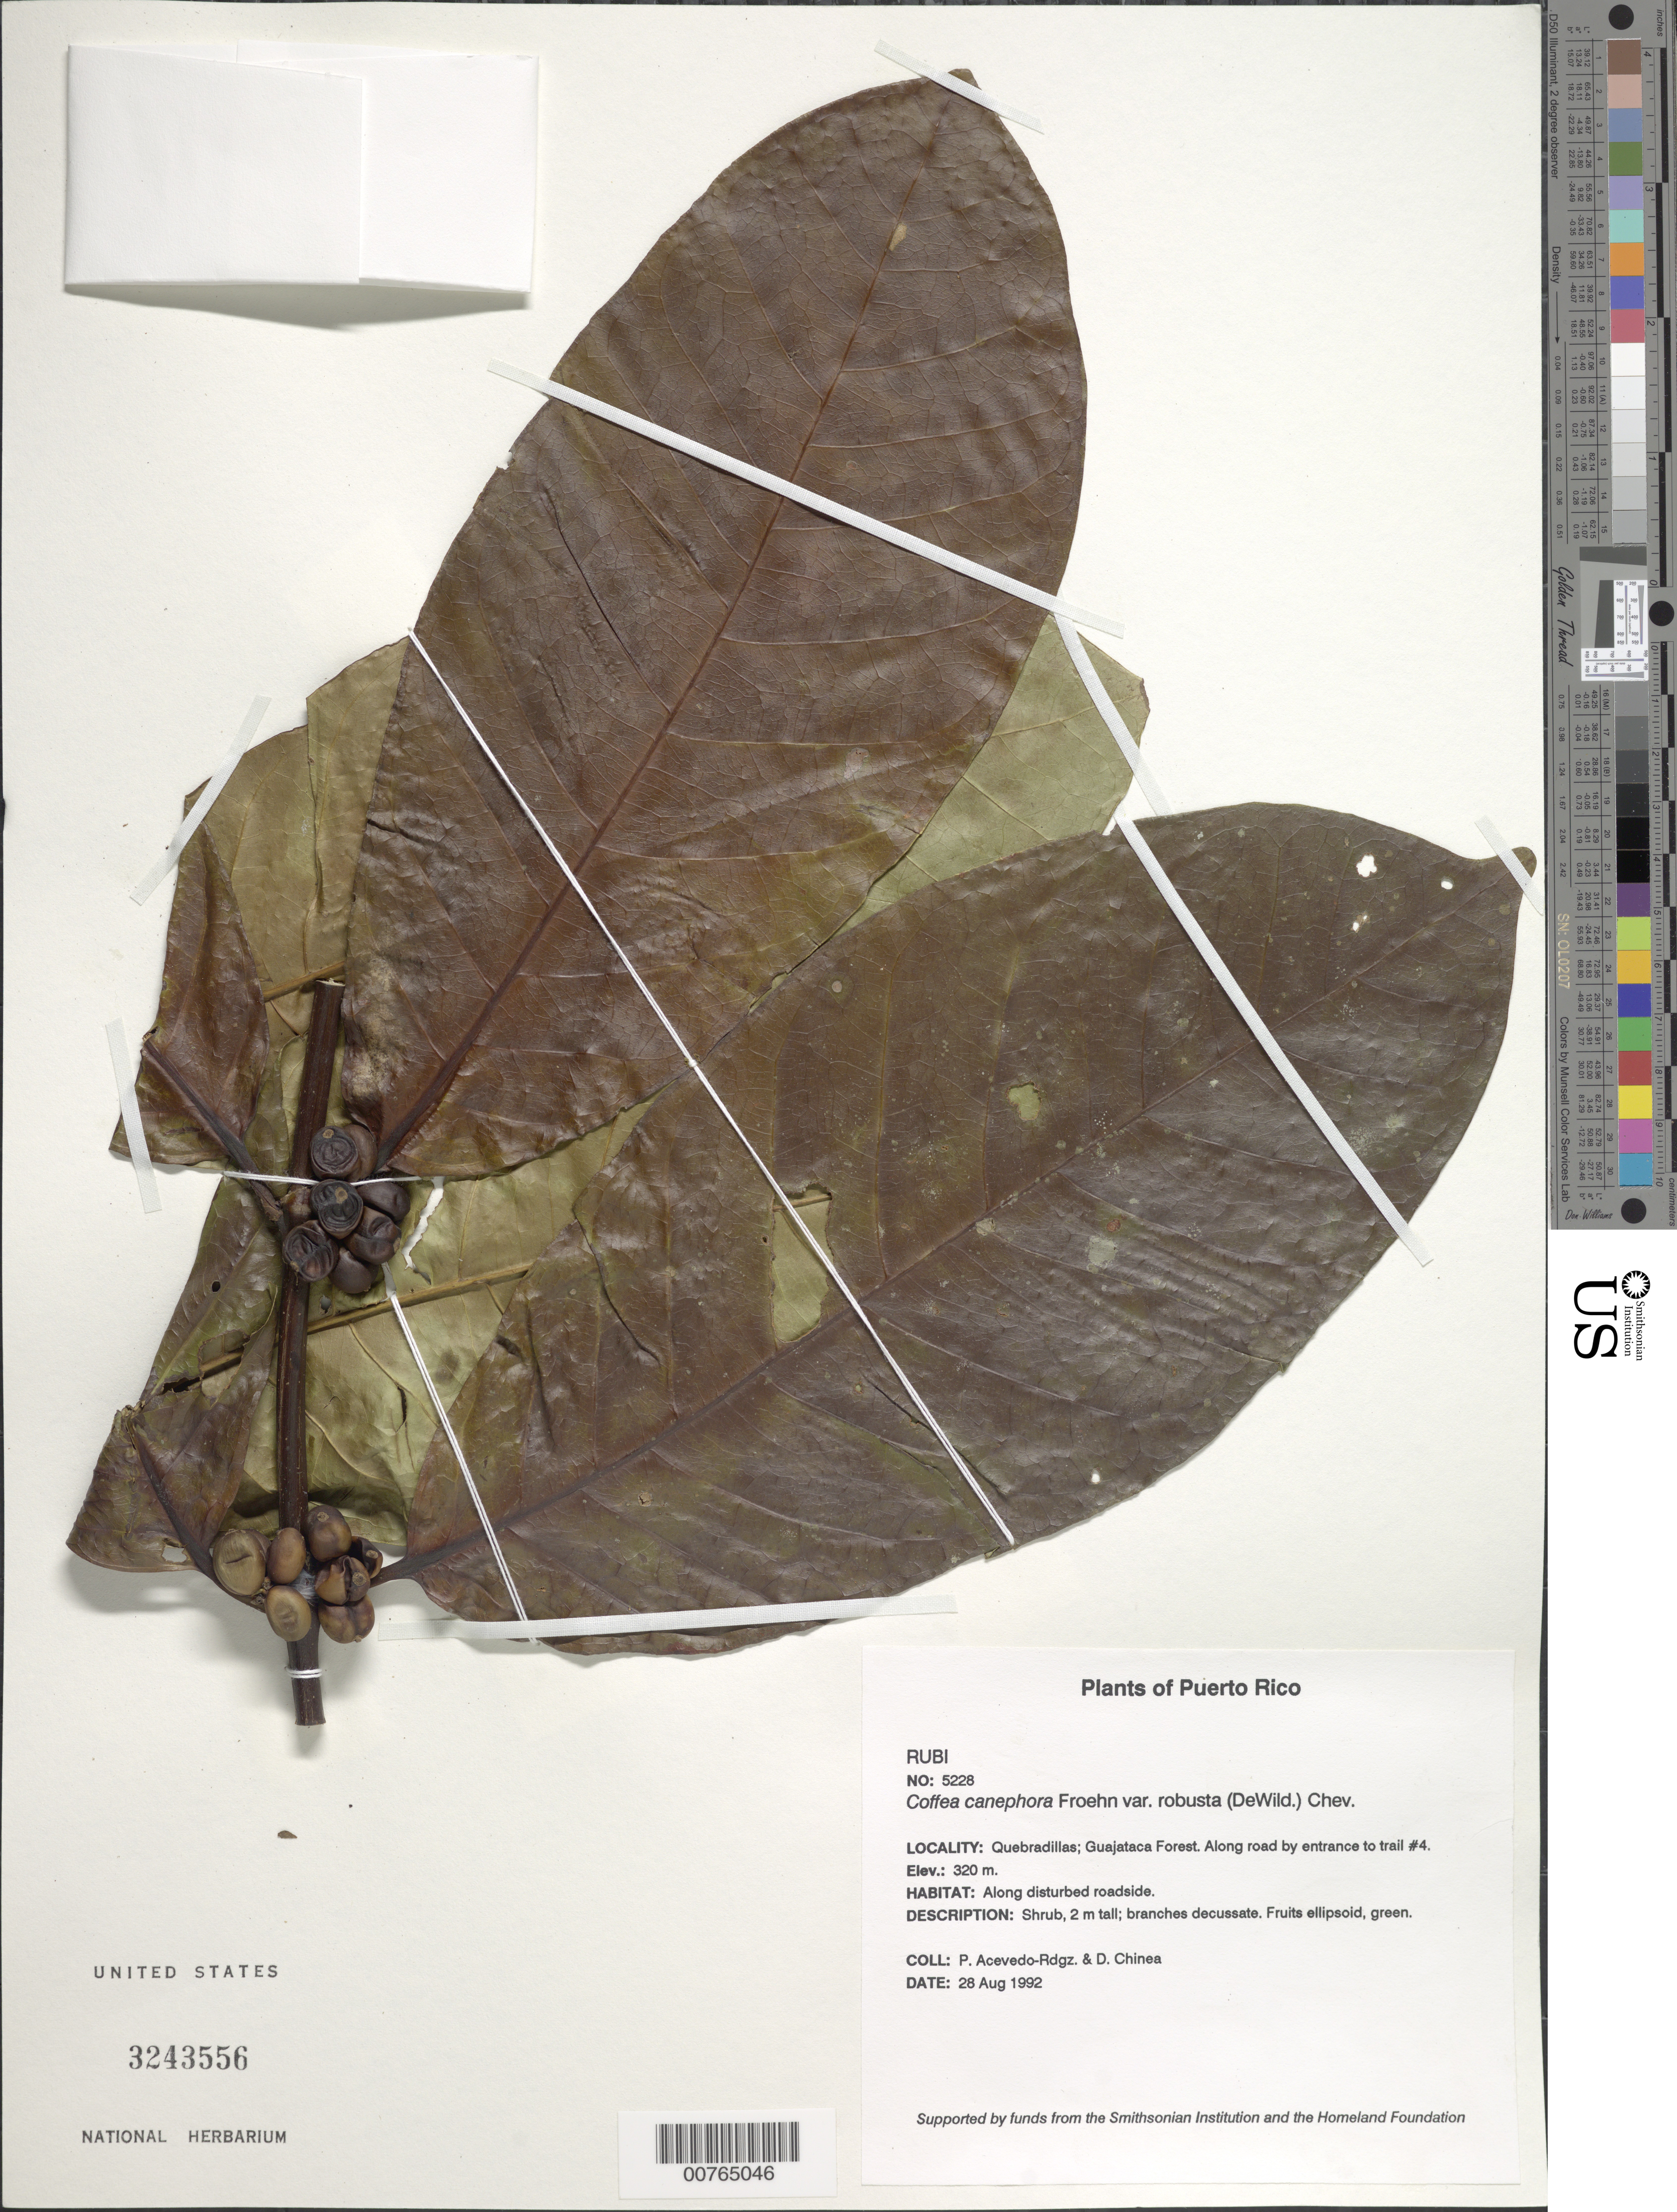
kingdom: Plantae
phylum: Tracheophyta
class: Magnoliopsida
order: Gentianales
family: Rubiaceae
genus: Coffea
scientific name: Coffea canephora var. robusta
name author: (De Wild.) A. Chev.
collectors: P. Acevedo-Rodr. & D. Chinea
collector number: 5228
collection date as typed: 28 Aug 1992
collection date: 1992-08-28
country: Puerto Rico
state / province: Isabela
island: Puerto Rico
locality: Isabela; Guajataca Forest. Along road by entrance to trail #4.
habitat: Along disturbed roadside.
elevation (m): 320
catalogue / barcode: US 3243556